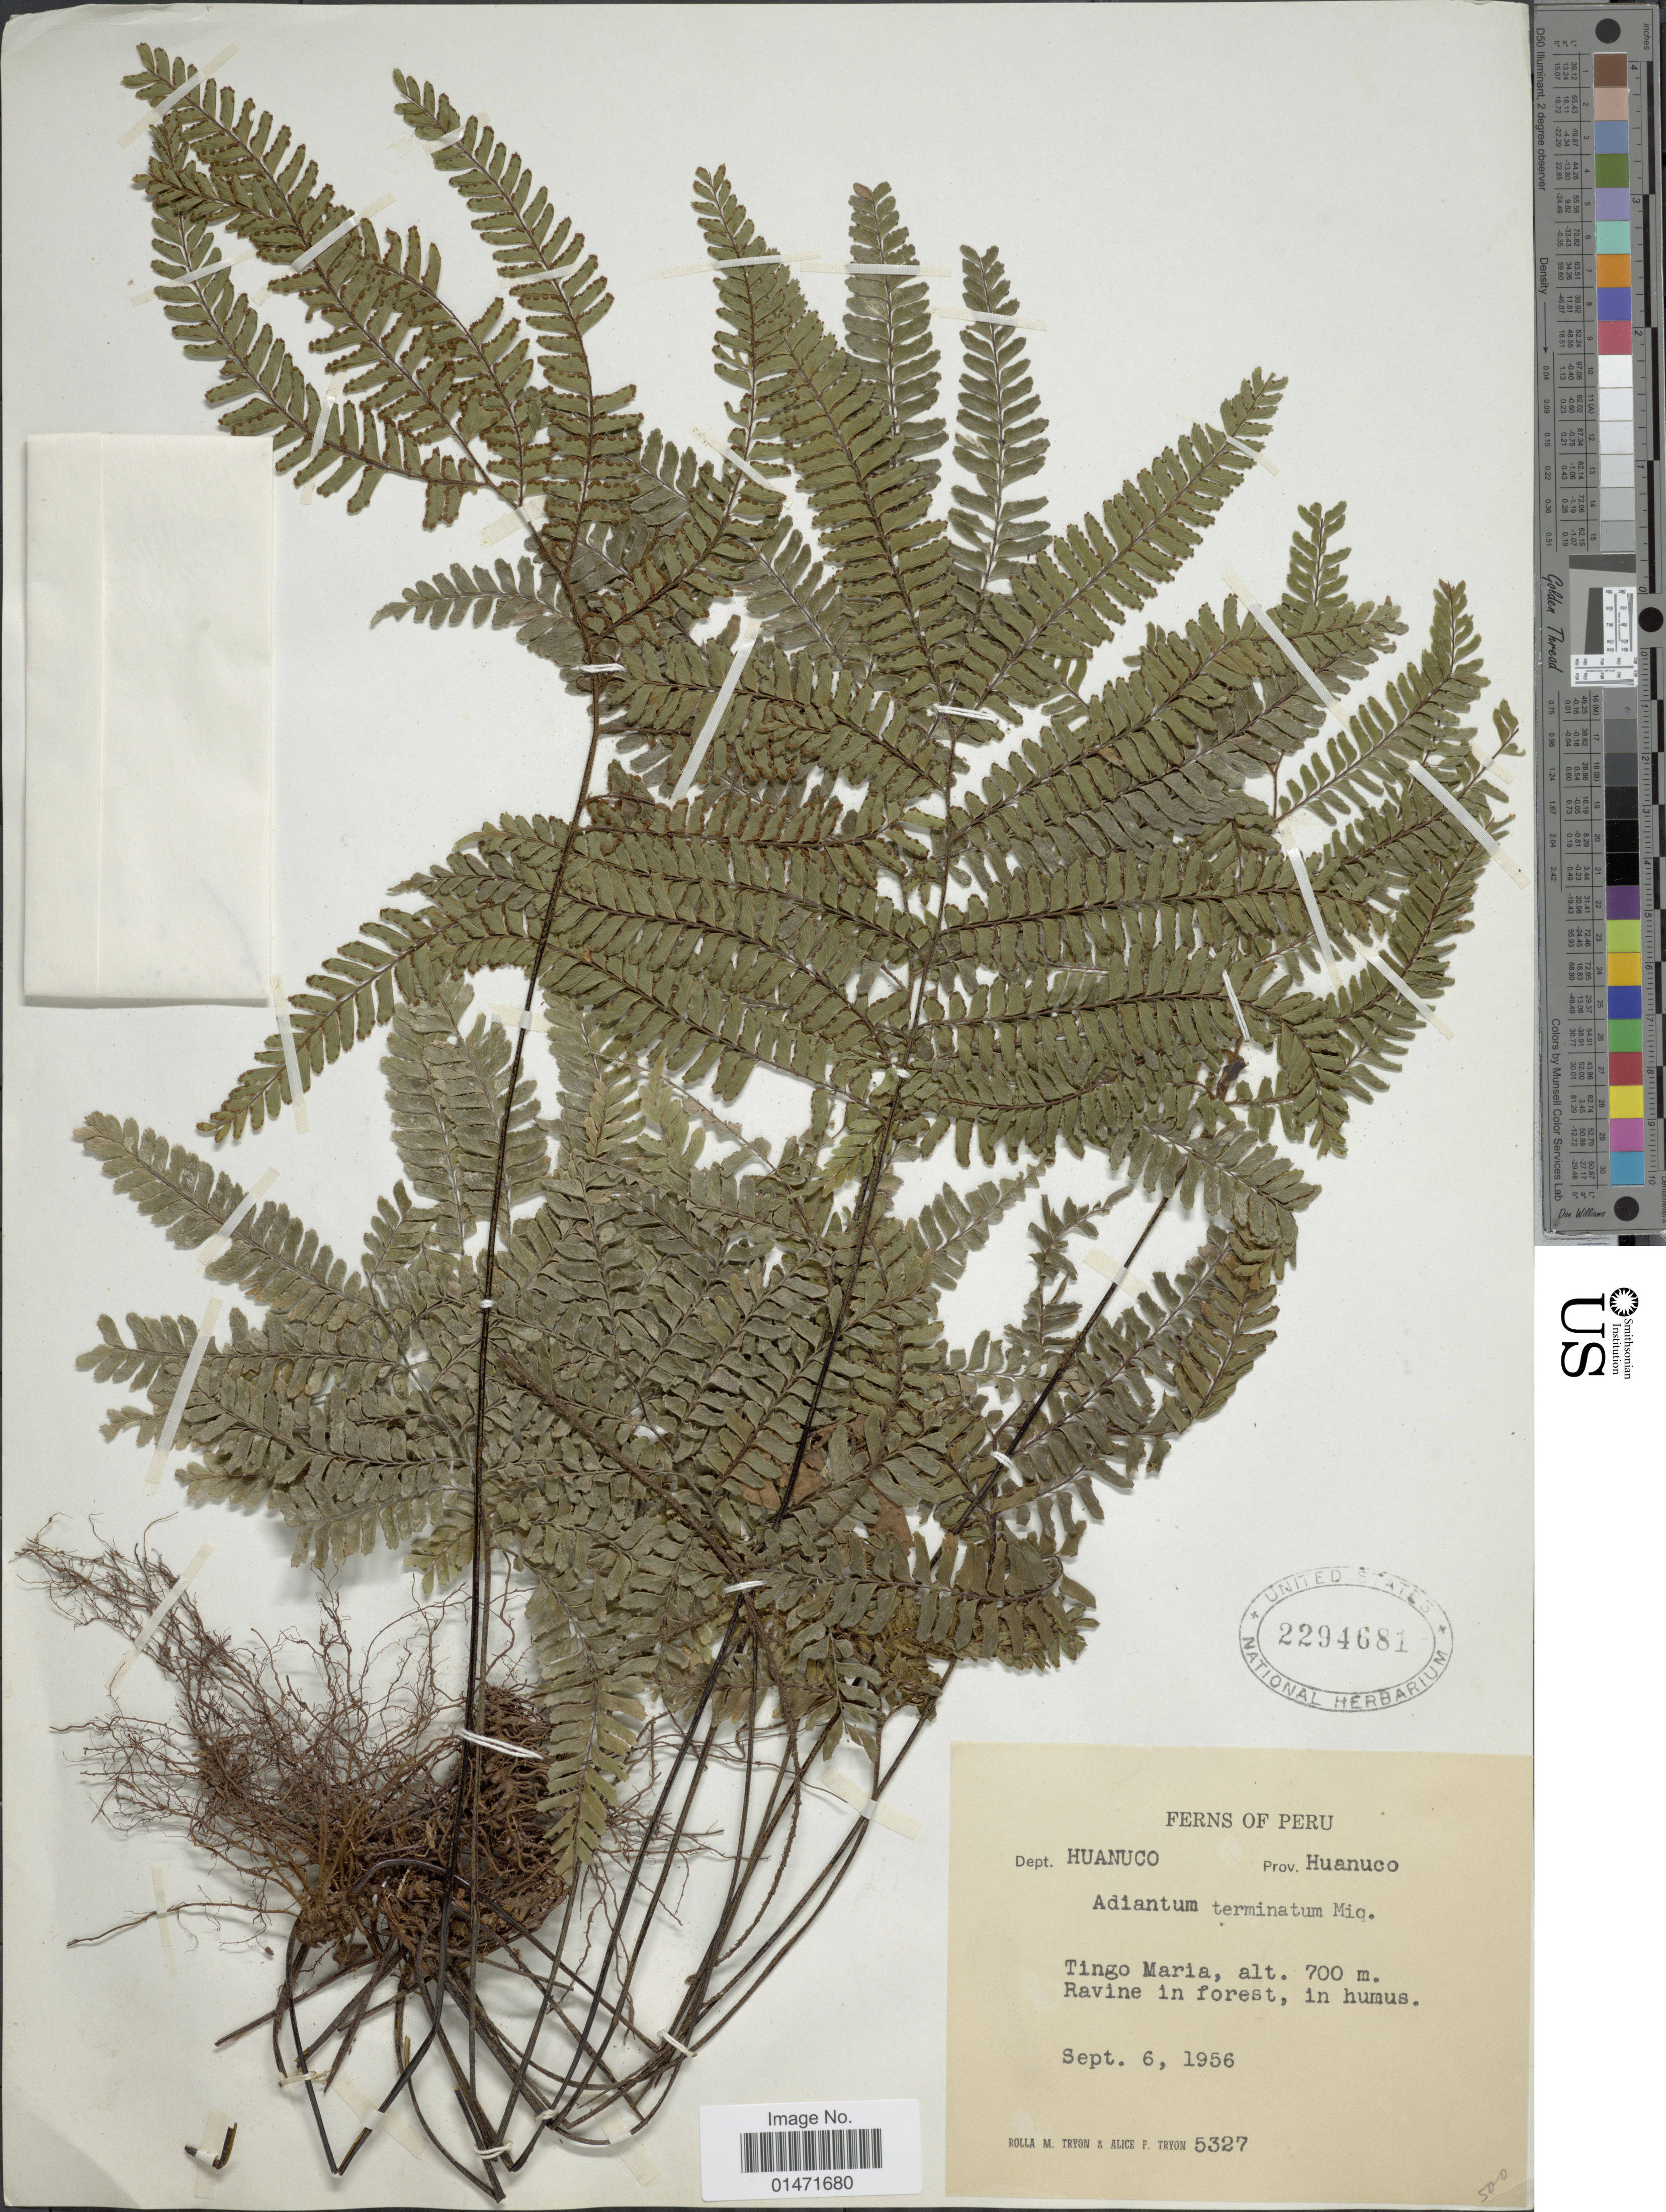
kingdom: Plantae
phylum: Tracheophyta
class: Polypodiopsida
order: Polypodiales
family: Pteridaceae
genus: Adiantum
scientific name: Adiantum terminatum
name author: Kunze ex Miq.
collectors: R. M. Tryon & A. F. Tryon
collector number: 5327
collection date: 1956-09-06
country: Peru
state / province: Huánuco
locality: Dep. Huanuco. Tingo Maria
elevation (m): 700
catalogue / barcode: US 2294681